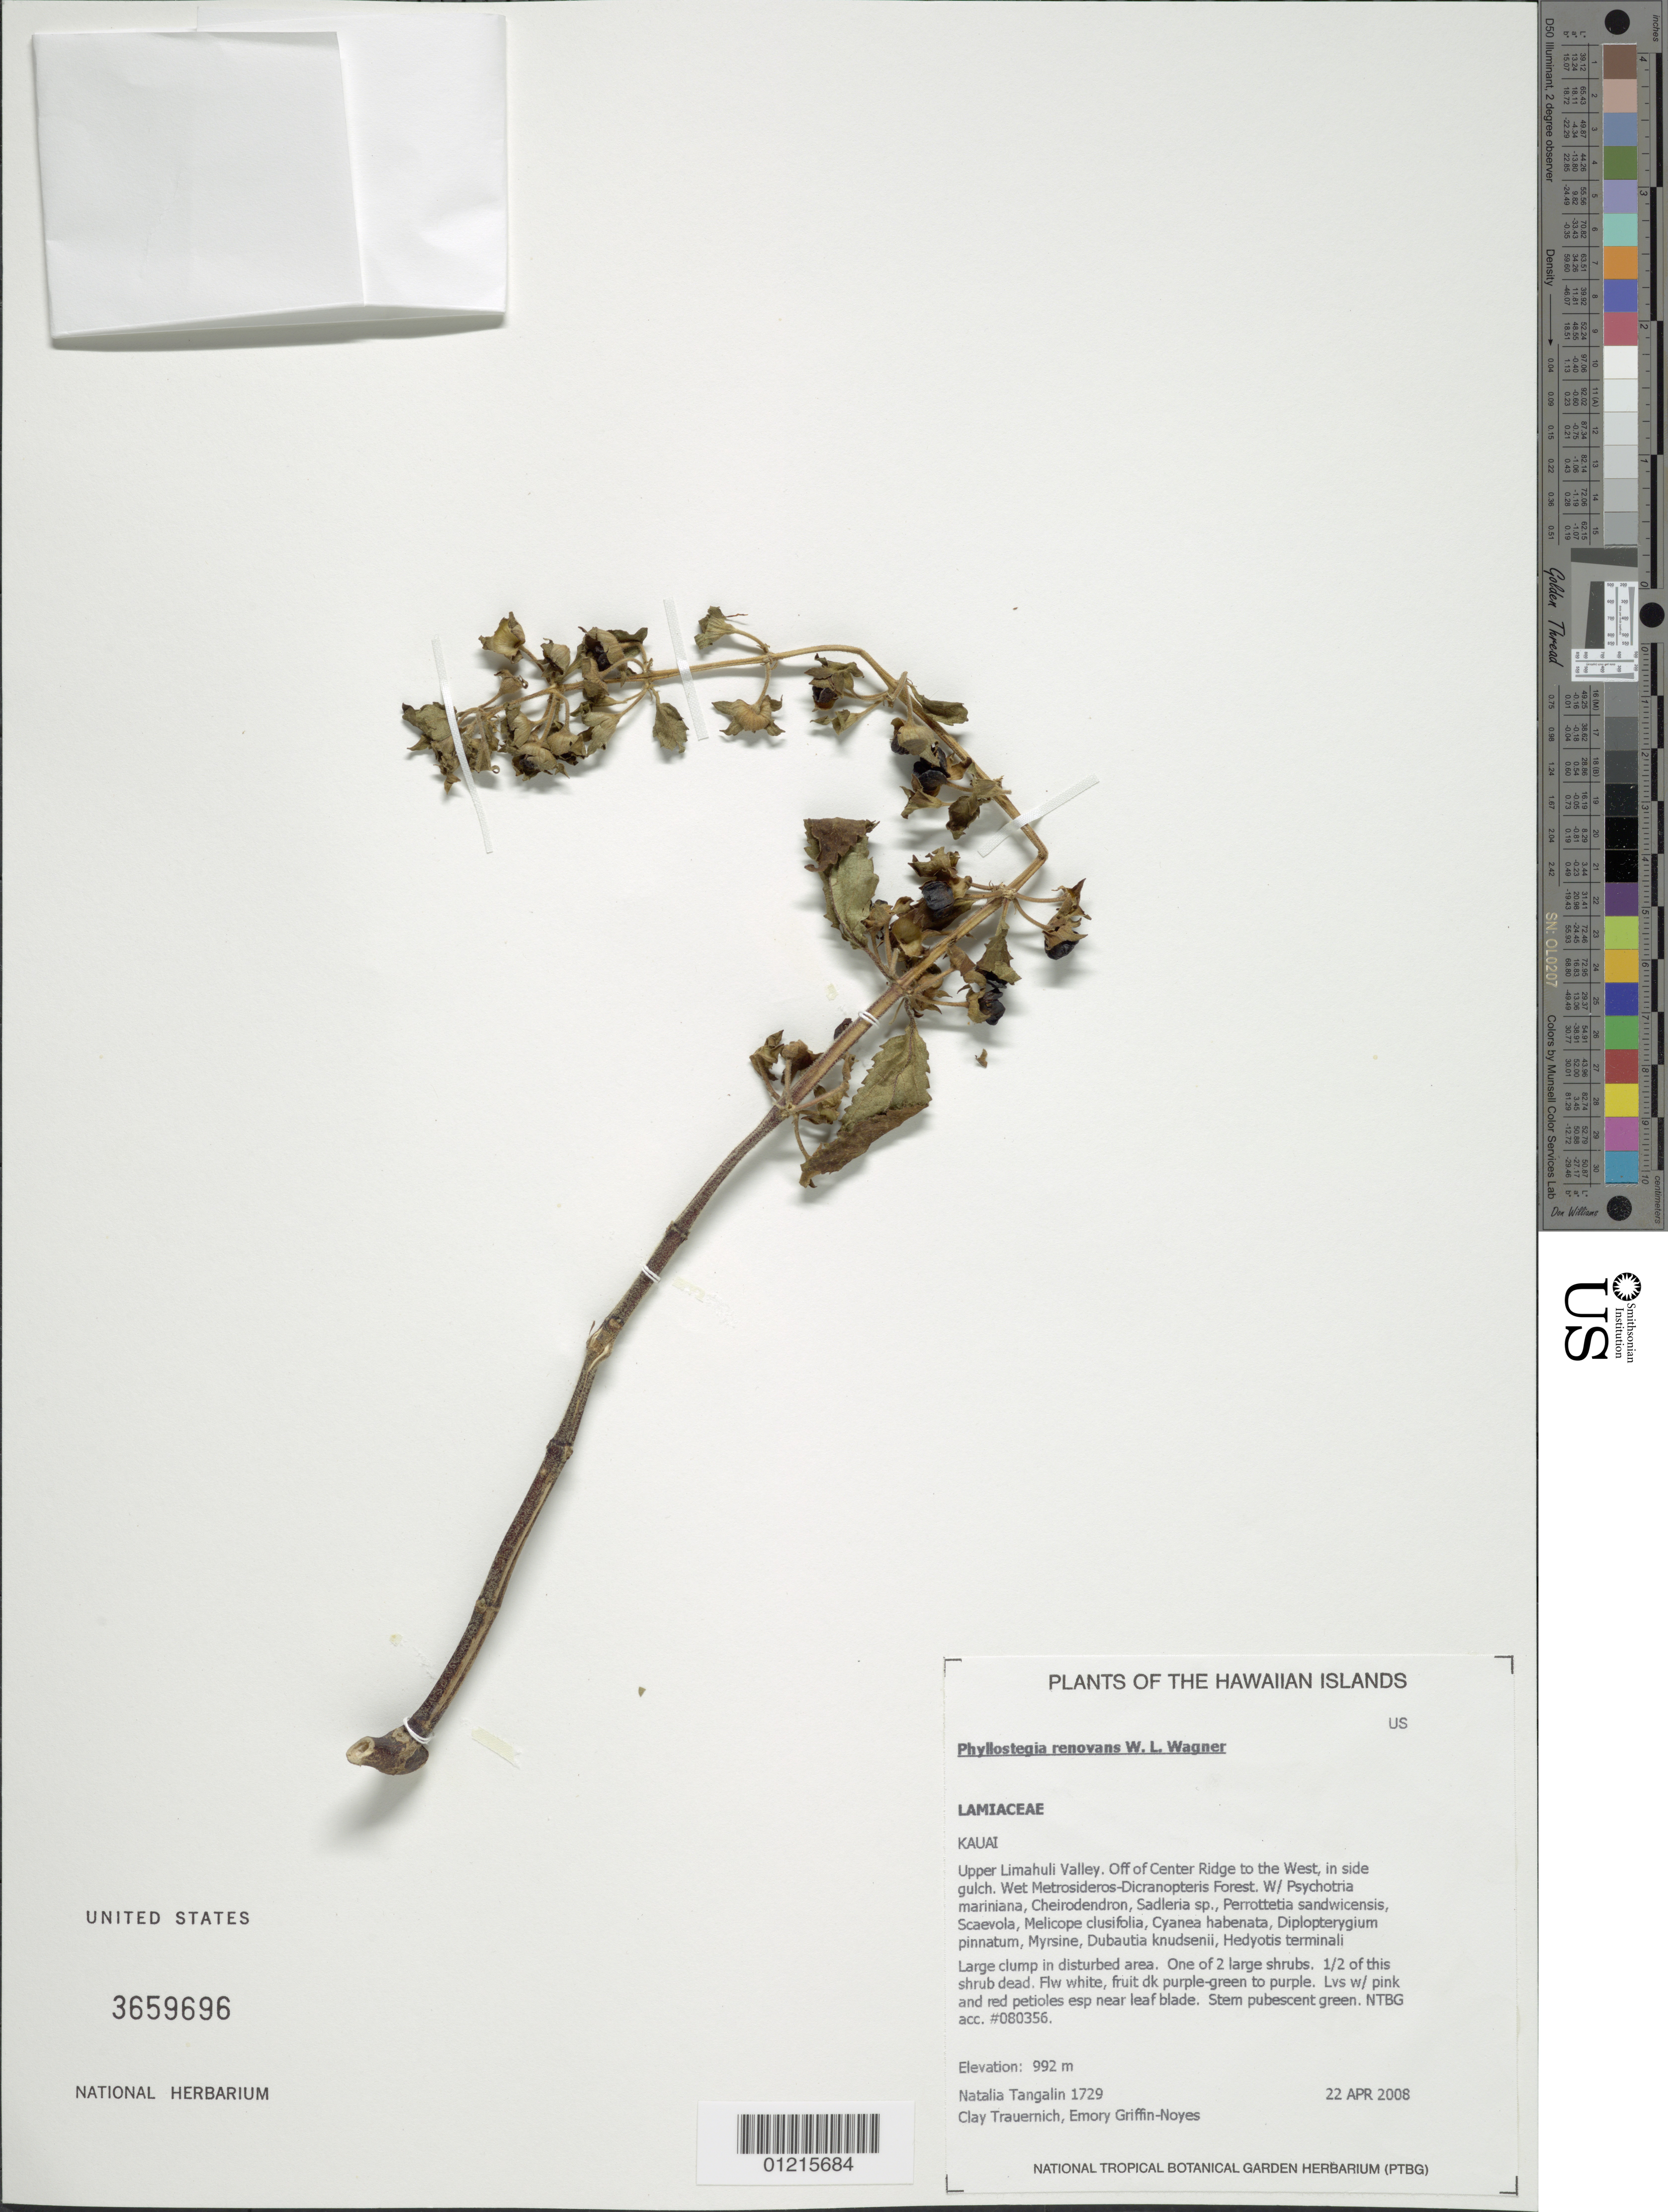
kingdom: Plantae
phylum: Tracheophyta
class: Magnoliopsida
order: Lamiales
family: Lamiaceae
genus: Phyllostegia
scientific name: Phyllostegia renovans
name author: W.L. Wagner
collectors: N. Tangalin, C. Trauernicht & E. Griffin-Noyes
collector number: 1729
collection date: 2008-04-22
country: United States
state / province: Hawaii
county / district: Kaui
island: Kaua'i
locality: Upper Limahuli Valley, off of Center Ridge to the West, in side gulch.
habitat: Wet forest.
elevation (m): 992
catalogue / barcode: US 3659696